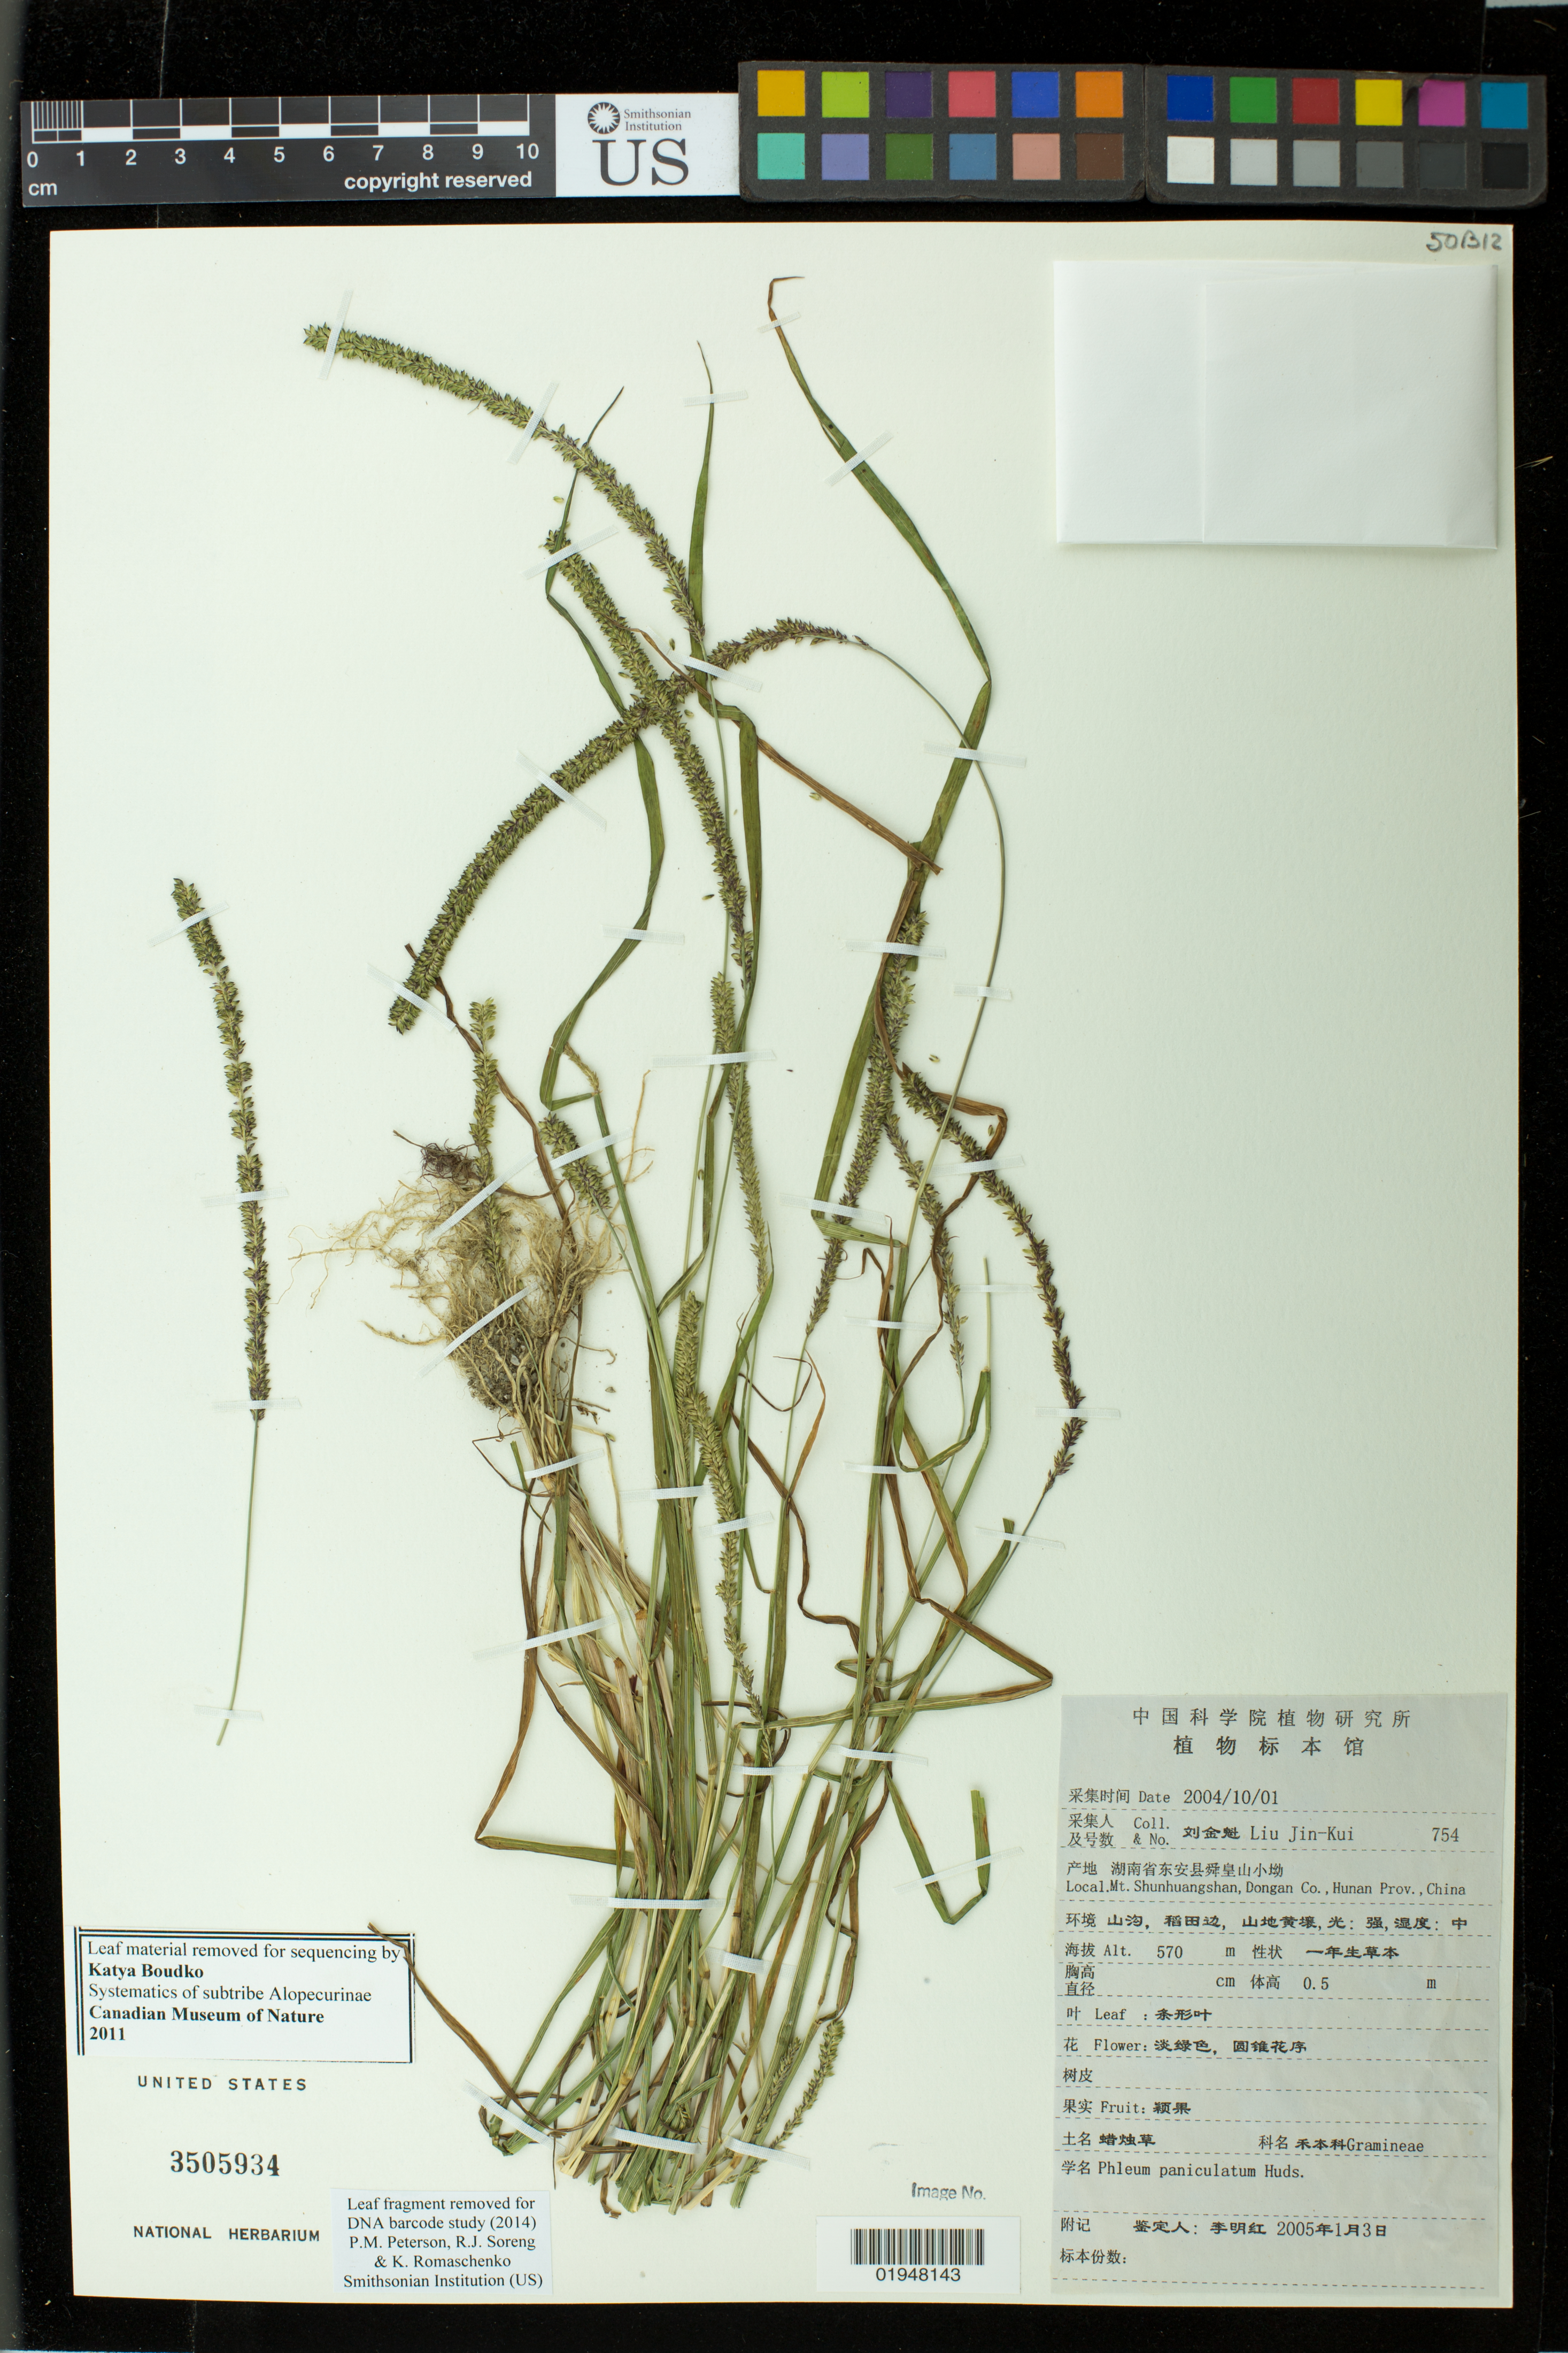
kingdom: Plantae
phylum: Tracheophyta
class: Liliopsida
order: Poales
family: Poaceae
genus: Phleum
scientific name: Phleum paniculatum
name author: Huds.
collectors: L. Jin-Kui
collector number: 754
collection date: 2004-10-01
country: China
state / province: Hunan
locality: Mt. Shunhuangshan, Dongan Co.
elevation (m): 570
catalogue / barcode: US 3505934